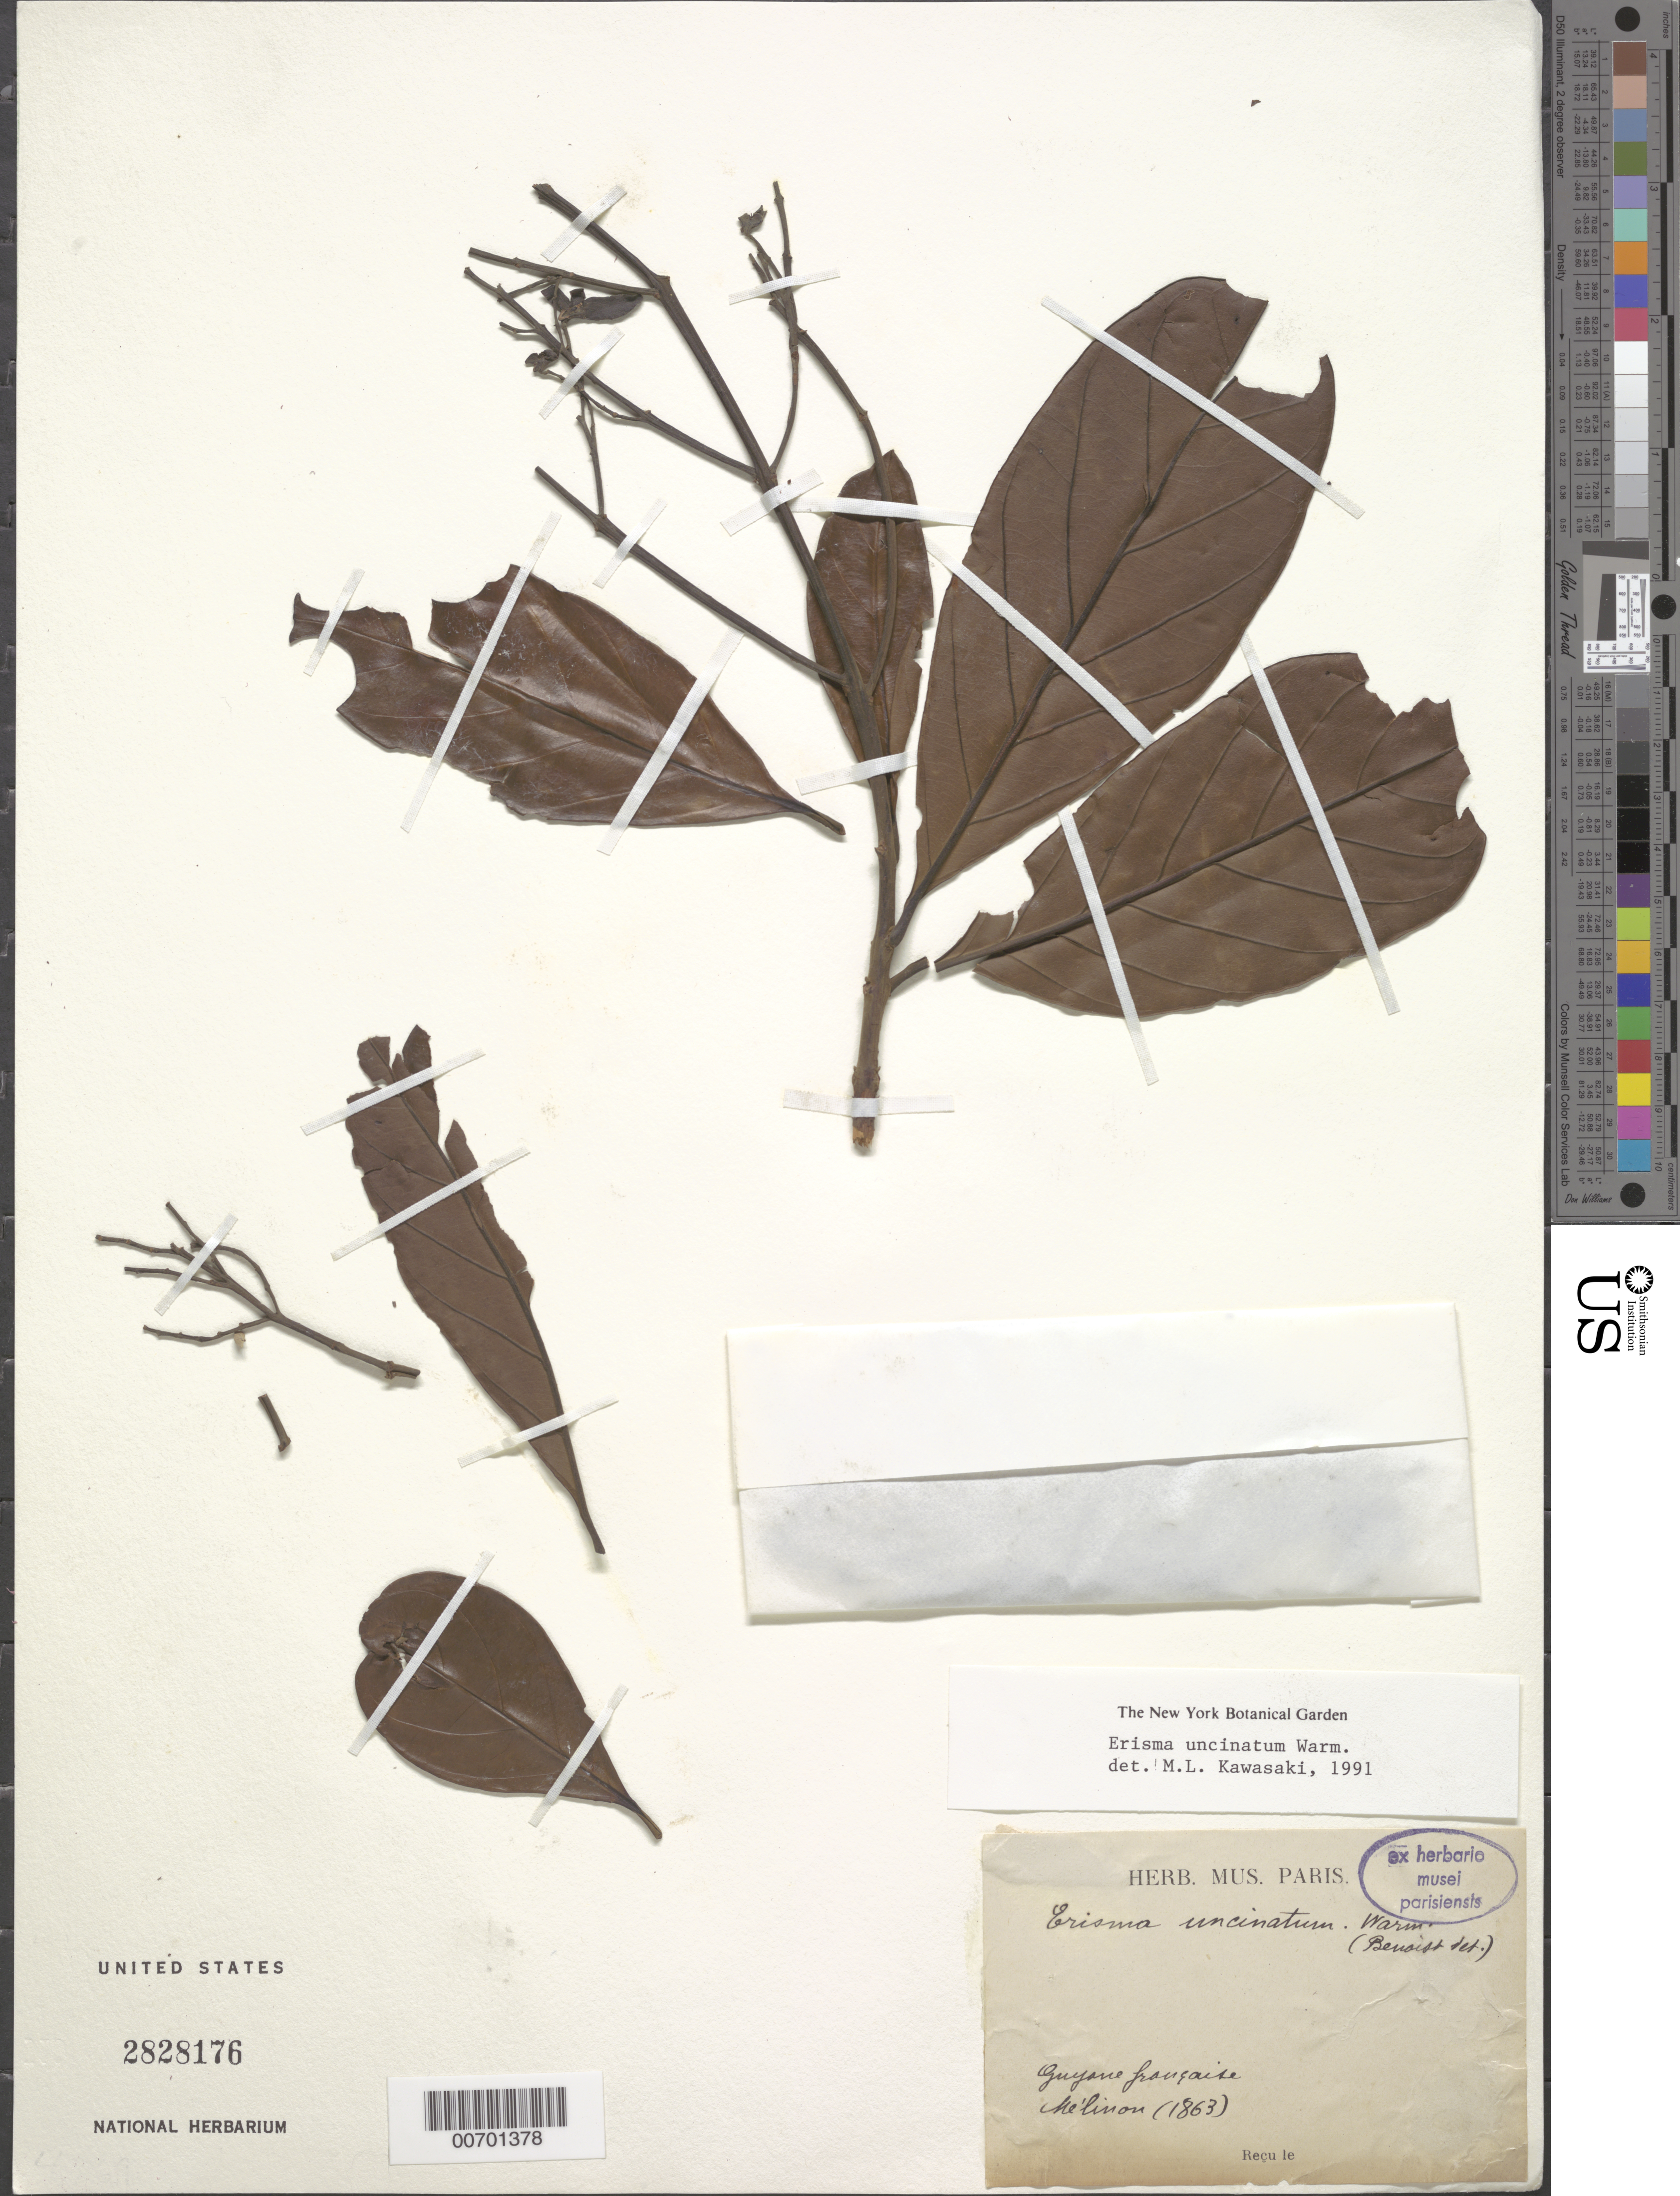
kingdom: Plantae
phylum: Tracheophyta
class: Magnoliopsida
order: Myrtales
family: Vochysiaceae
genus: Erisma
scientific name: Erisma uncinatum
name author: Warm.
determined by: Kawasaki, María L.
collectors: E. Mélinon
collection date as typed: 1863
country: French Guiana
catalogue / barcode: US 2828176